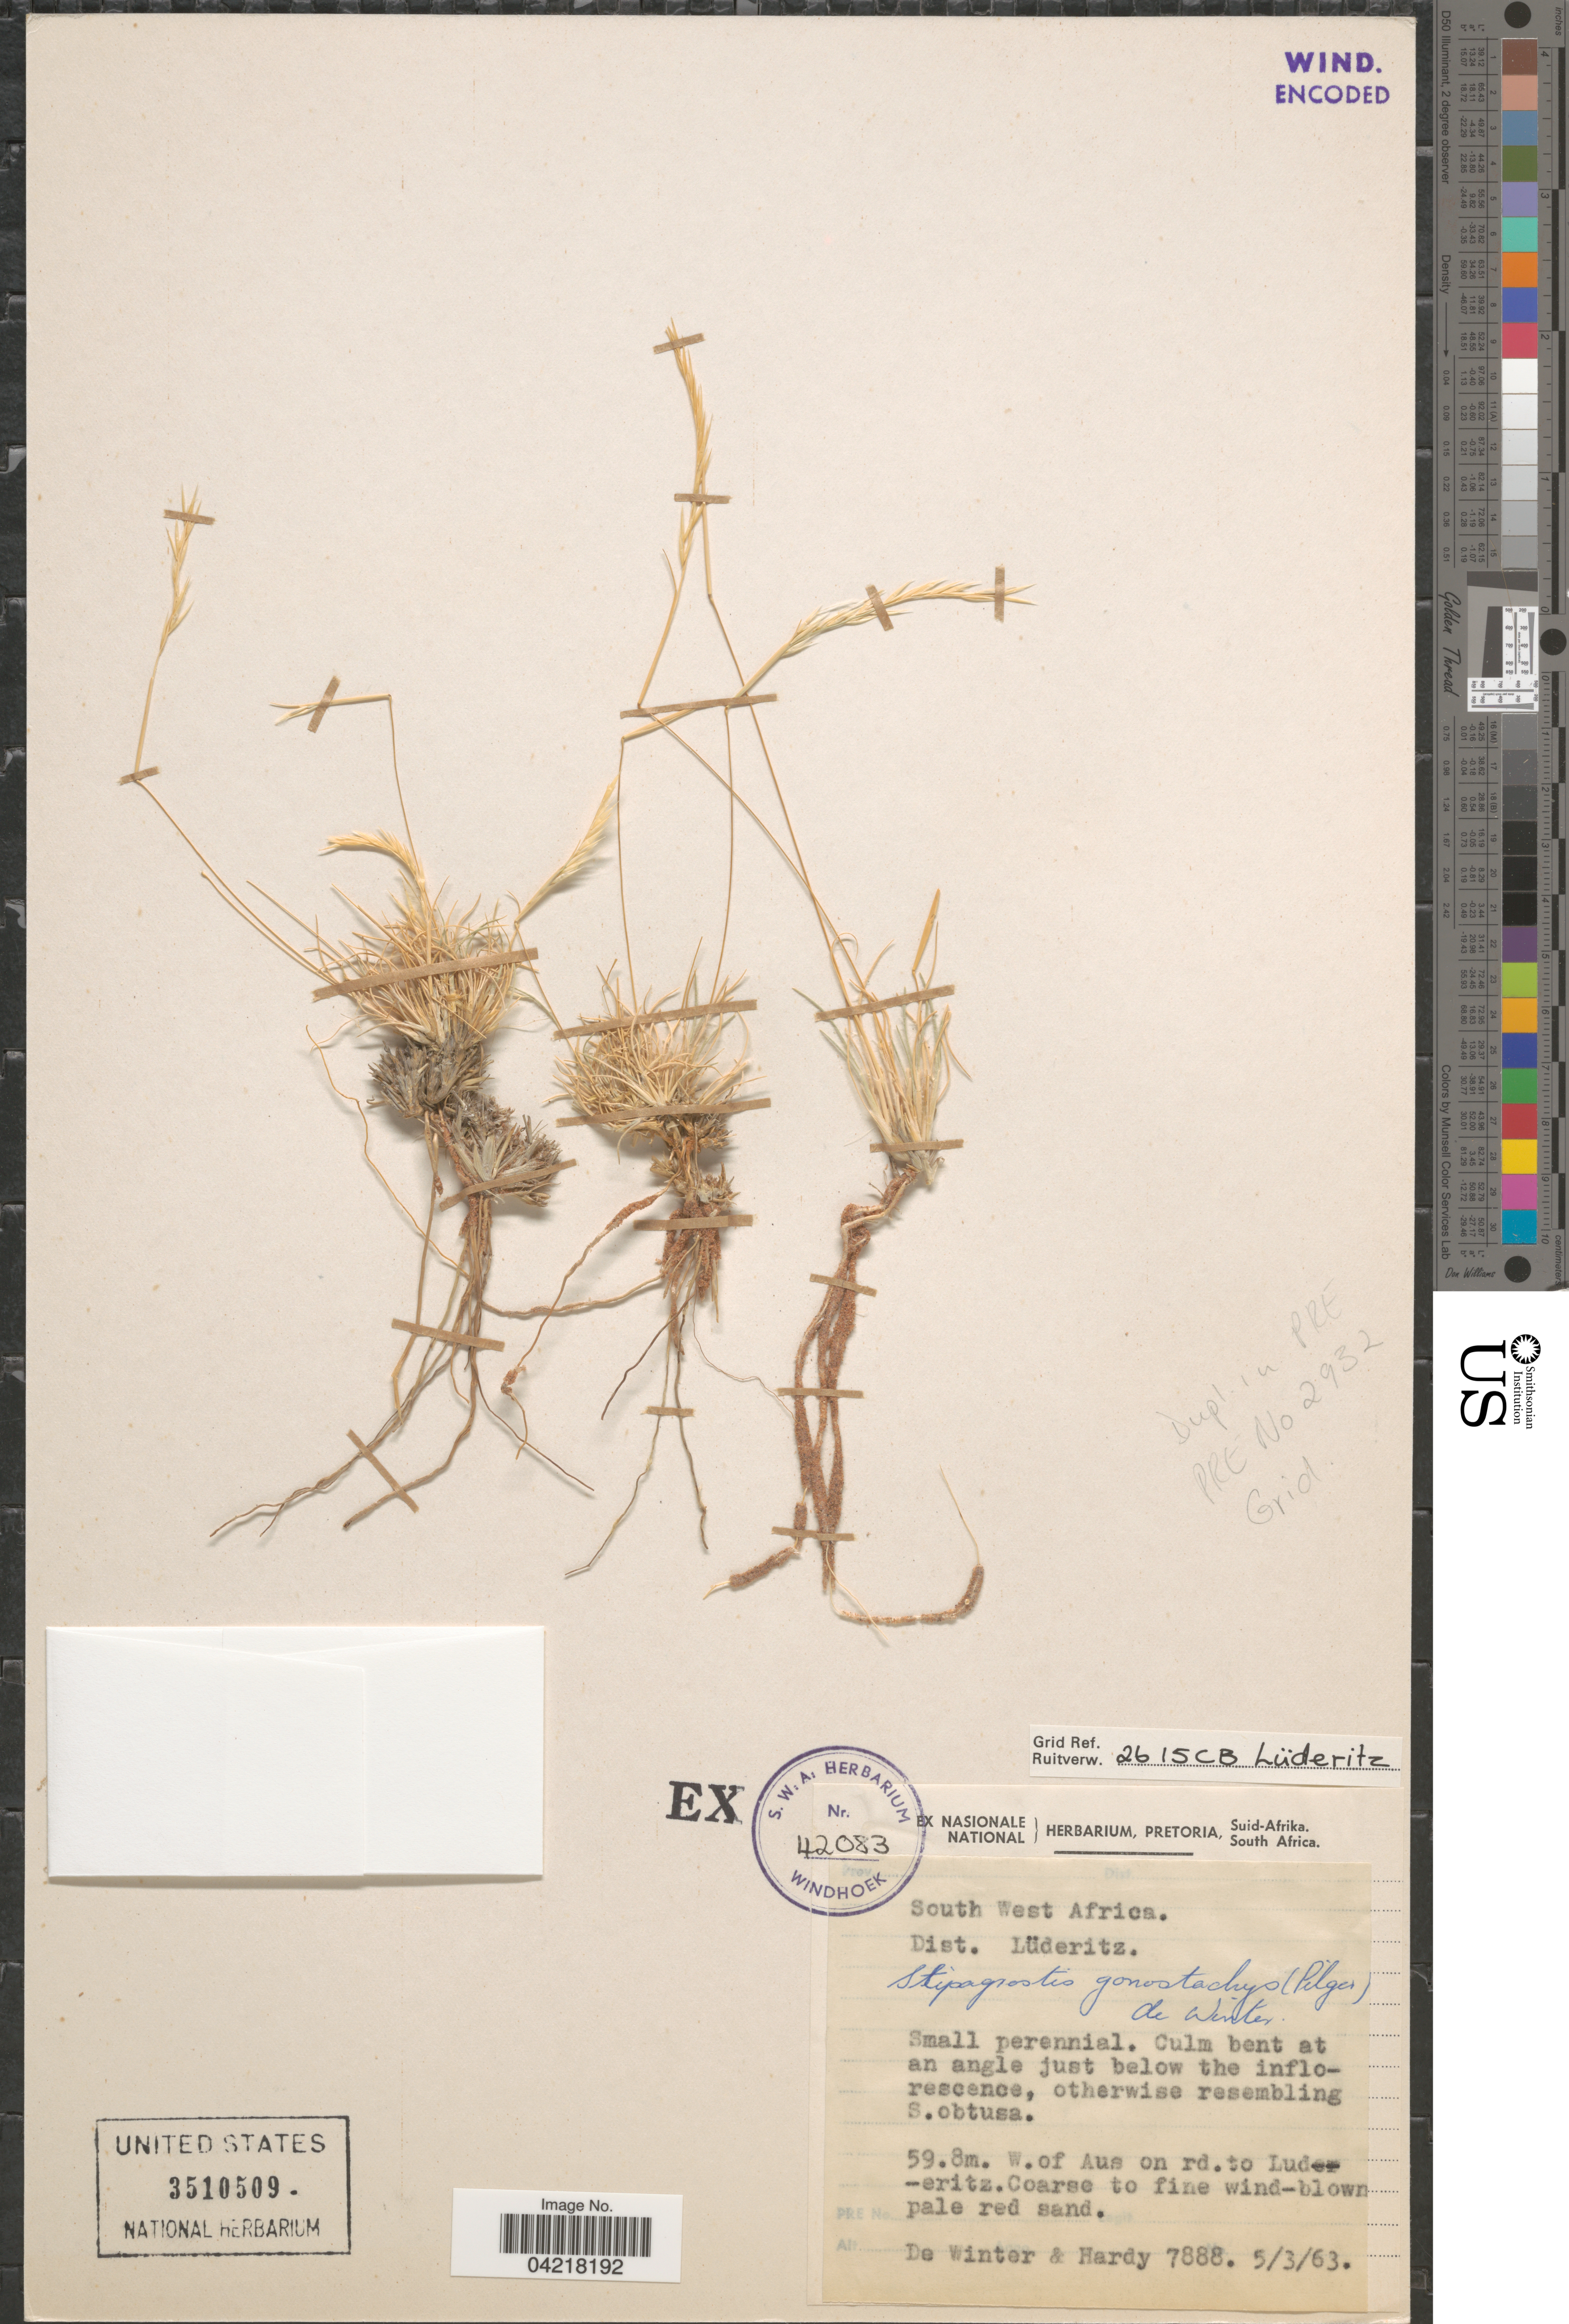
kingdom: Plantae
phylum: Tracheophyta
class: Liliopsida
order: Poales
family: Poaceae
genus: Stipagrostis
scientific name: Stipagrostis gonatostachys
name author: (Pilg.) De Winter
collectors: -- de Winter & -. Hardy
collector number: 7888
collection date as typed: Transcribed d/m/y: 5/3/63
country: Namibia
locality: South West Africa. Dist. Lüderitz. Small perennial. 59.8m. w. of Aus on rd. to Luderitz.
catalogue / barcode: US 3510509